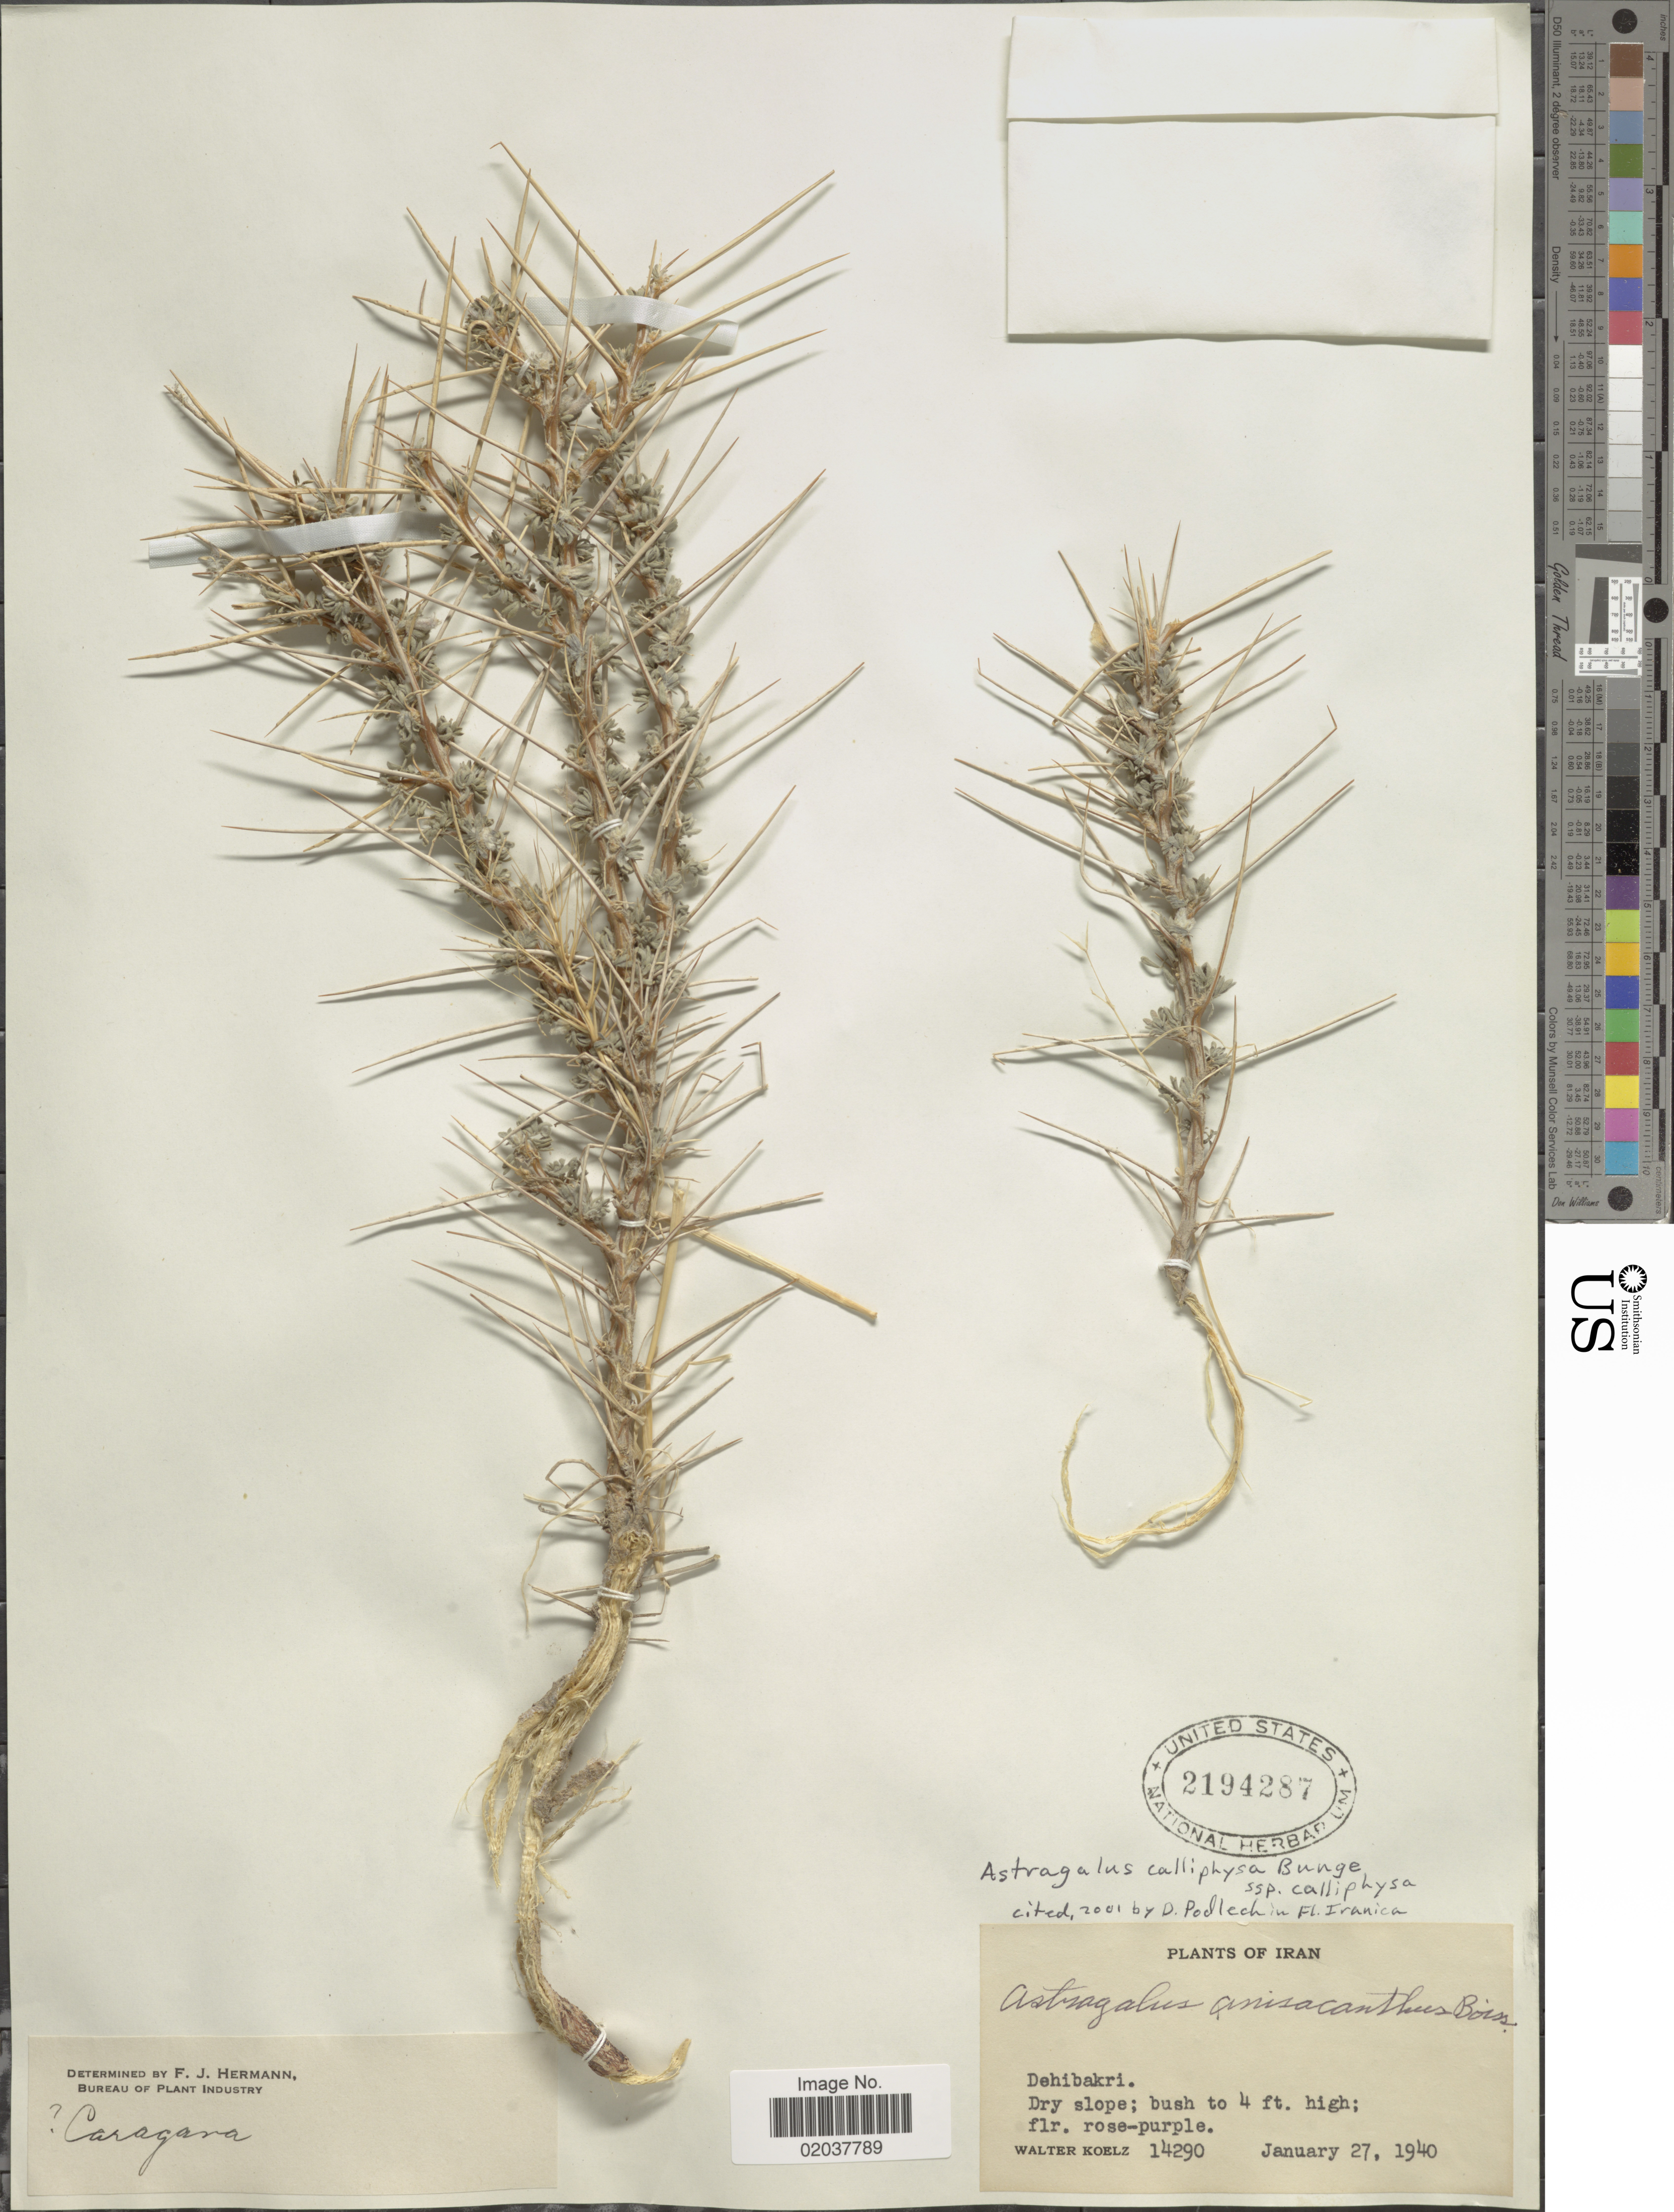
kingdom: Plantae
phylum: Tracheophyta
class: Magnoliopsida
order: Fabales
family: Fabaceae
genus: Astragalus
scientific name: Astragalus calliphysa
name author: Bunge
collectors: W. N. Koelz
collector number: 14290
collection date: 1940-01-27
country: Iran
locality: Dehibakri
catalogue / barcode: US 2194287